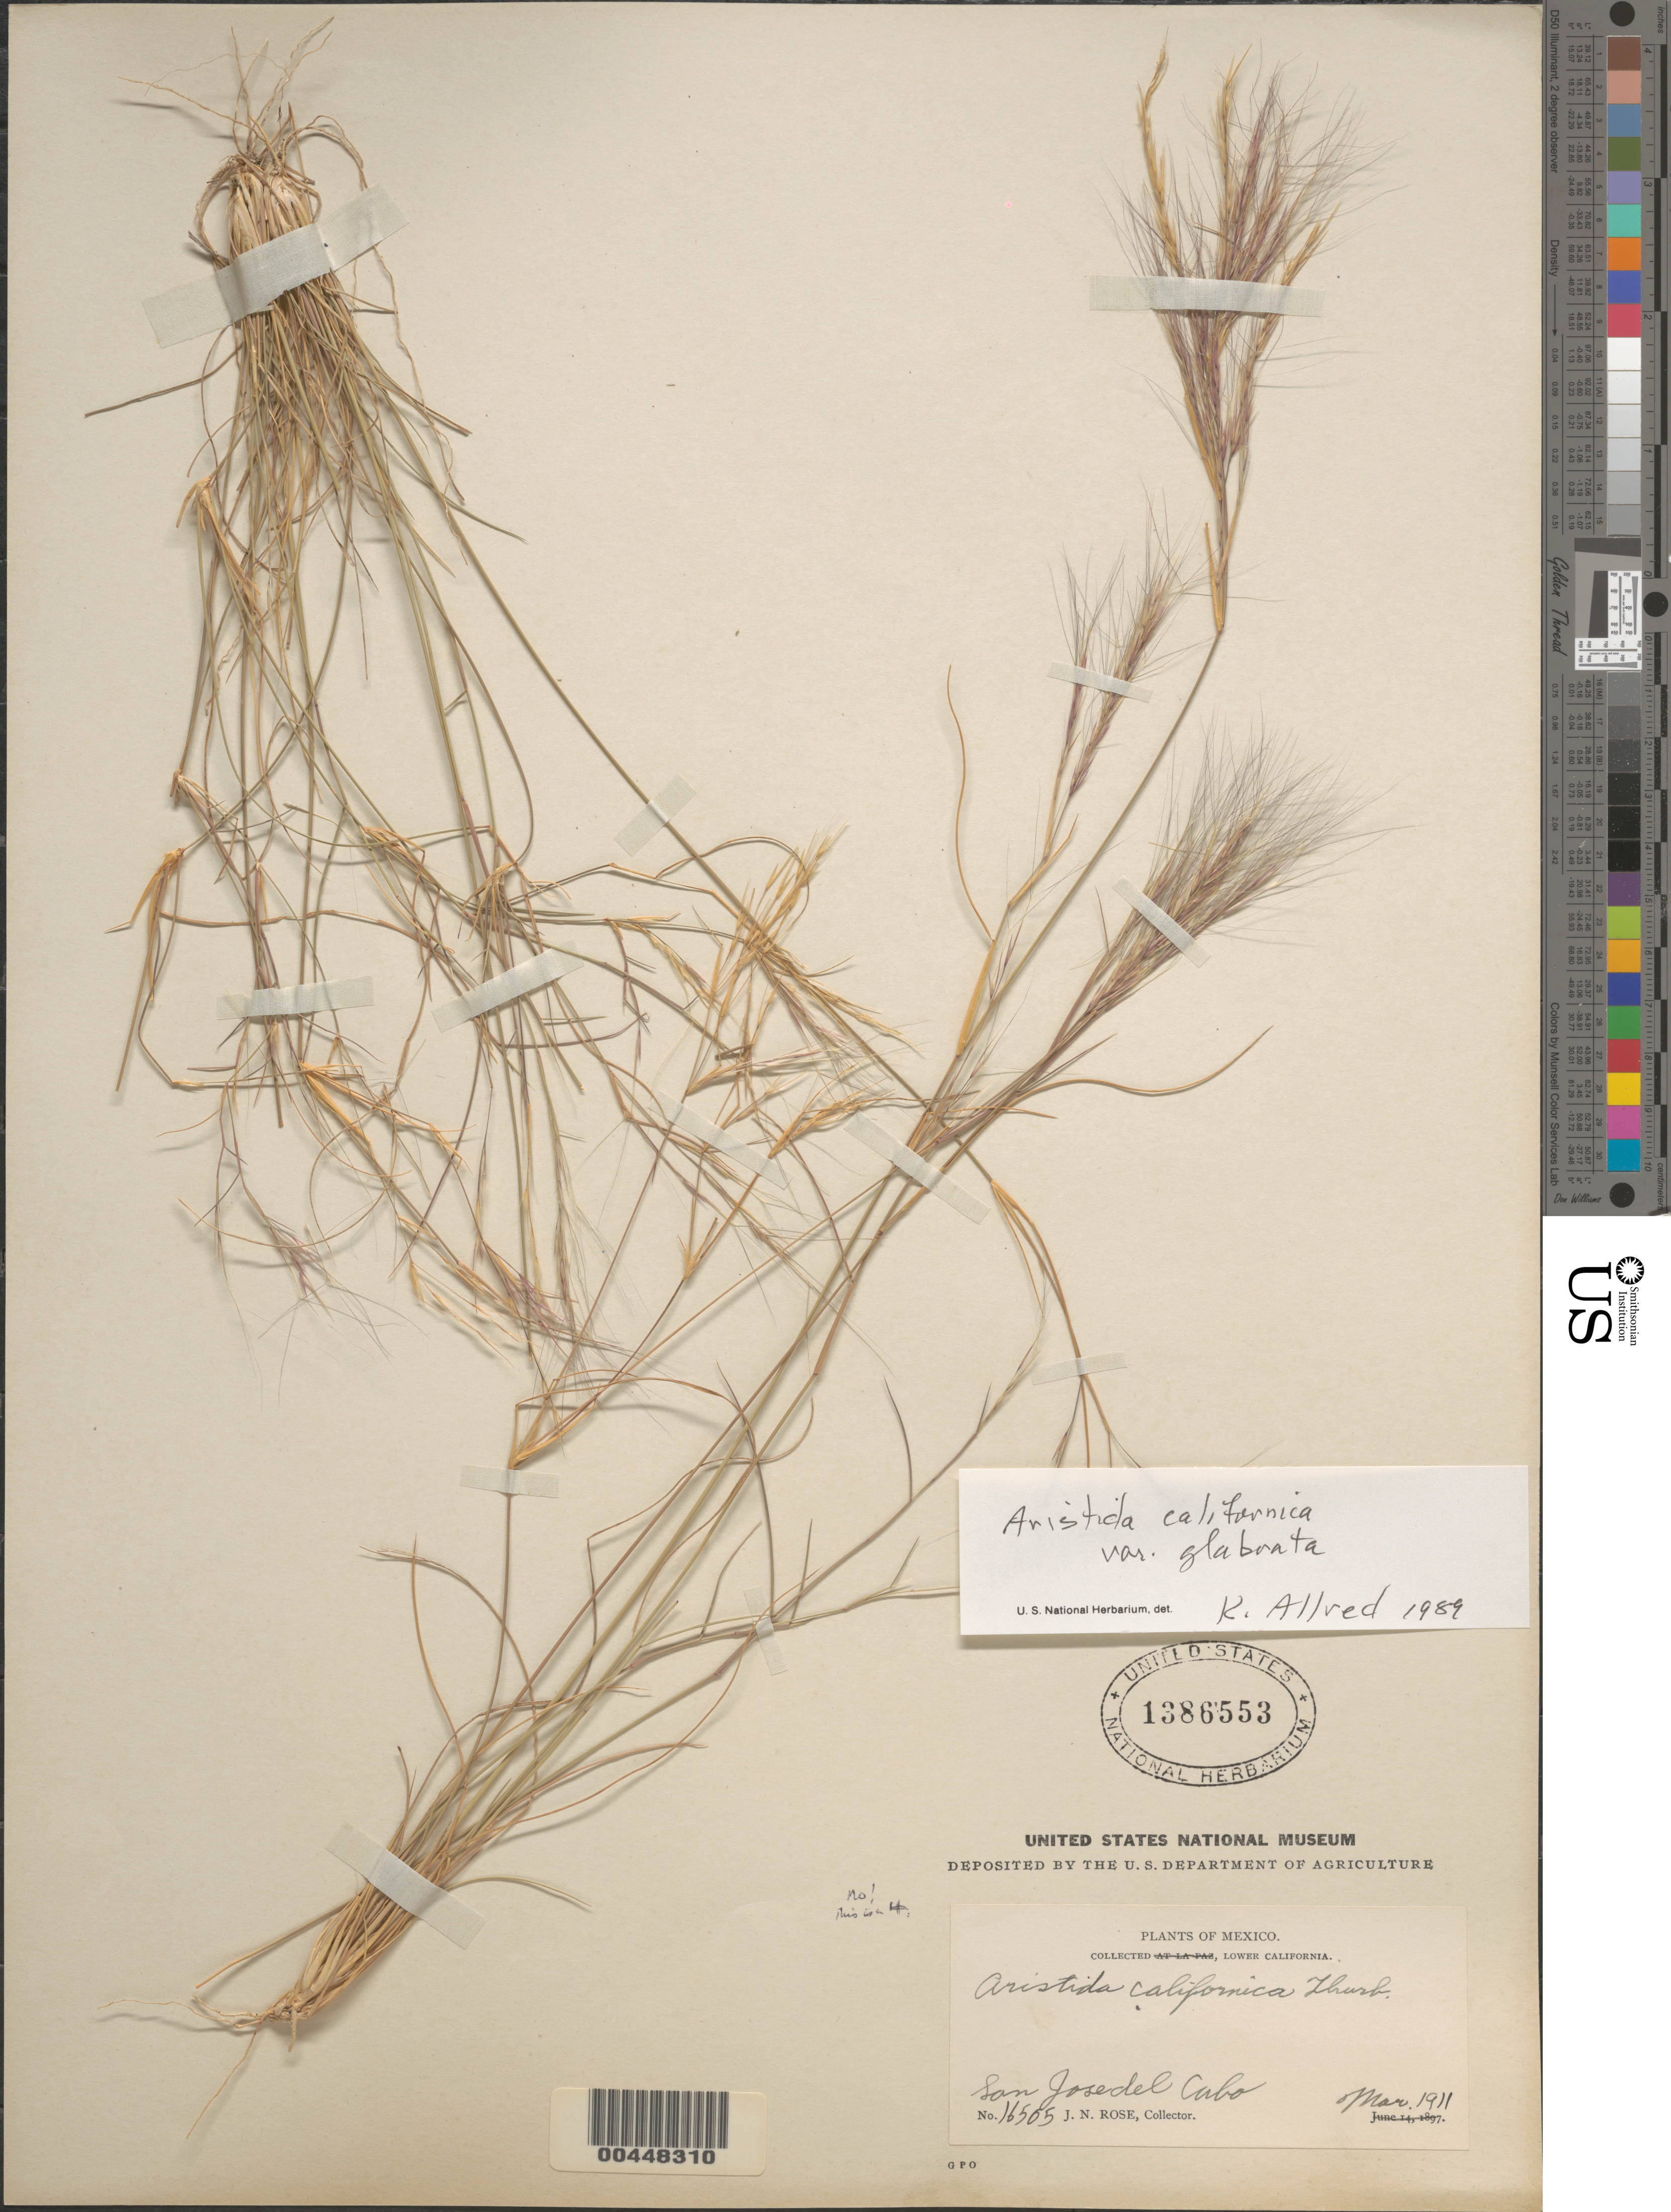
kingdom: Plantae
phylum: Tracheophyta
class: Liliopsida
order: Poales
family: Poaceae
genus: Aristida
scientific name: Aristida californica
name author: Thurb. in S. Watson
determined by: Allred, K.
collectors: J. N. Rose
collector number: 16505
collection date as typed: Mar 1911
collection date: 1911-03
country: Mexico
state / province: Baja California Sur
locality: San José del Cabo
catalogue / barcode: US 1386553